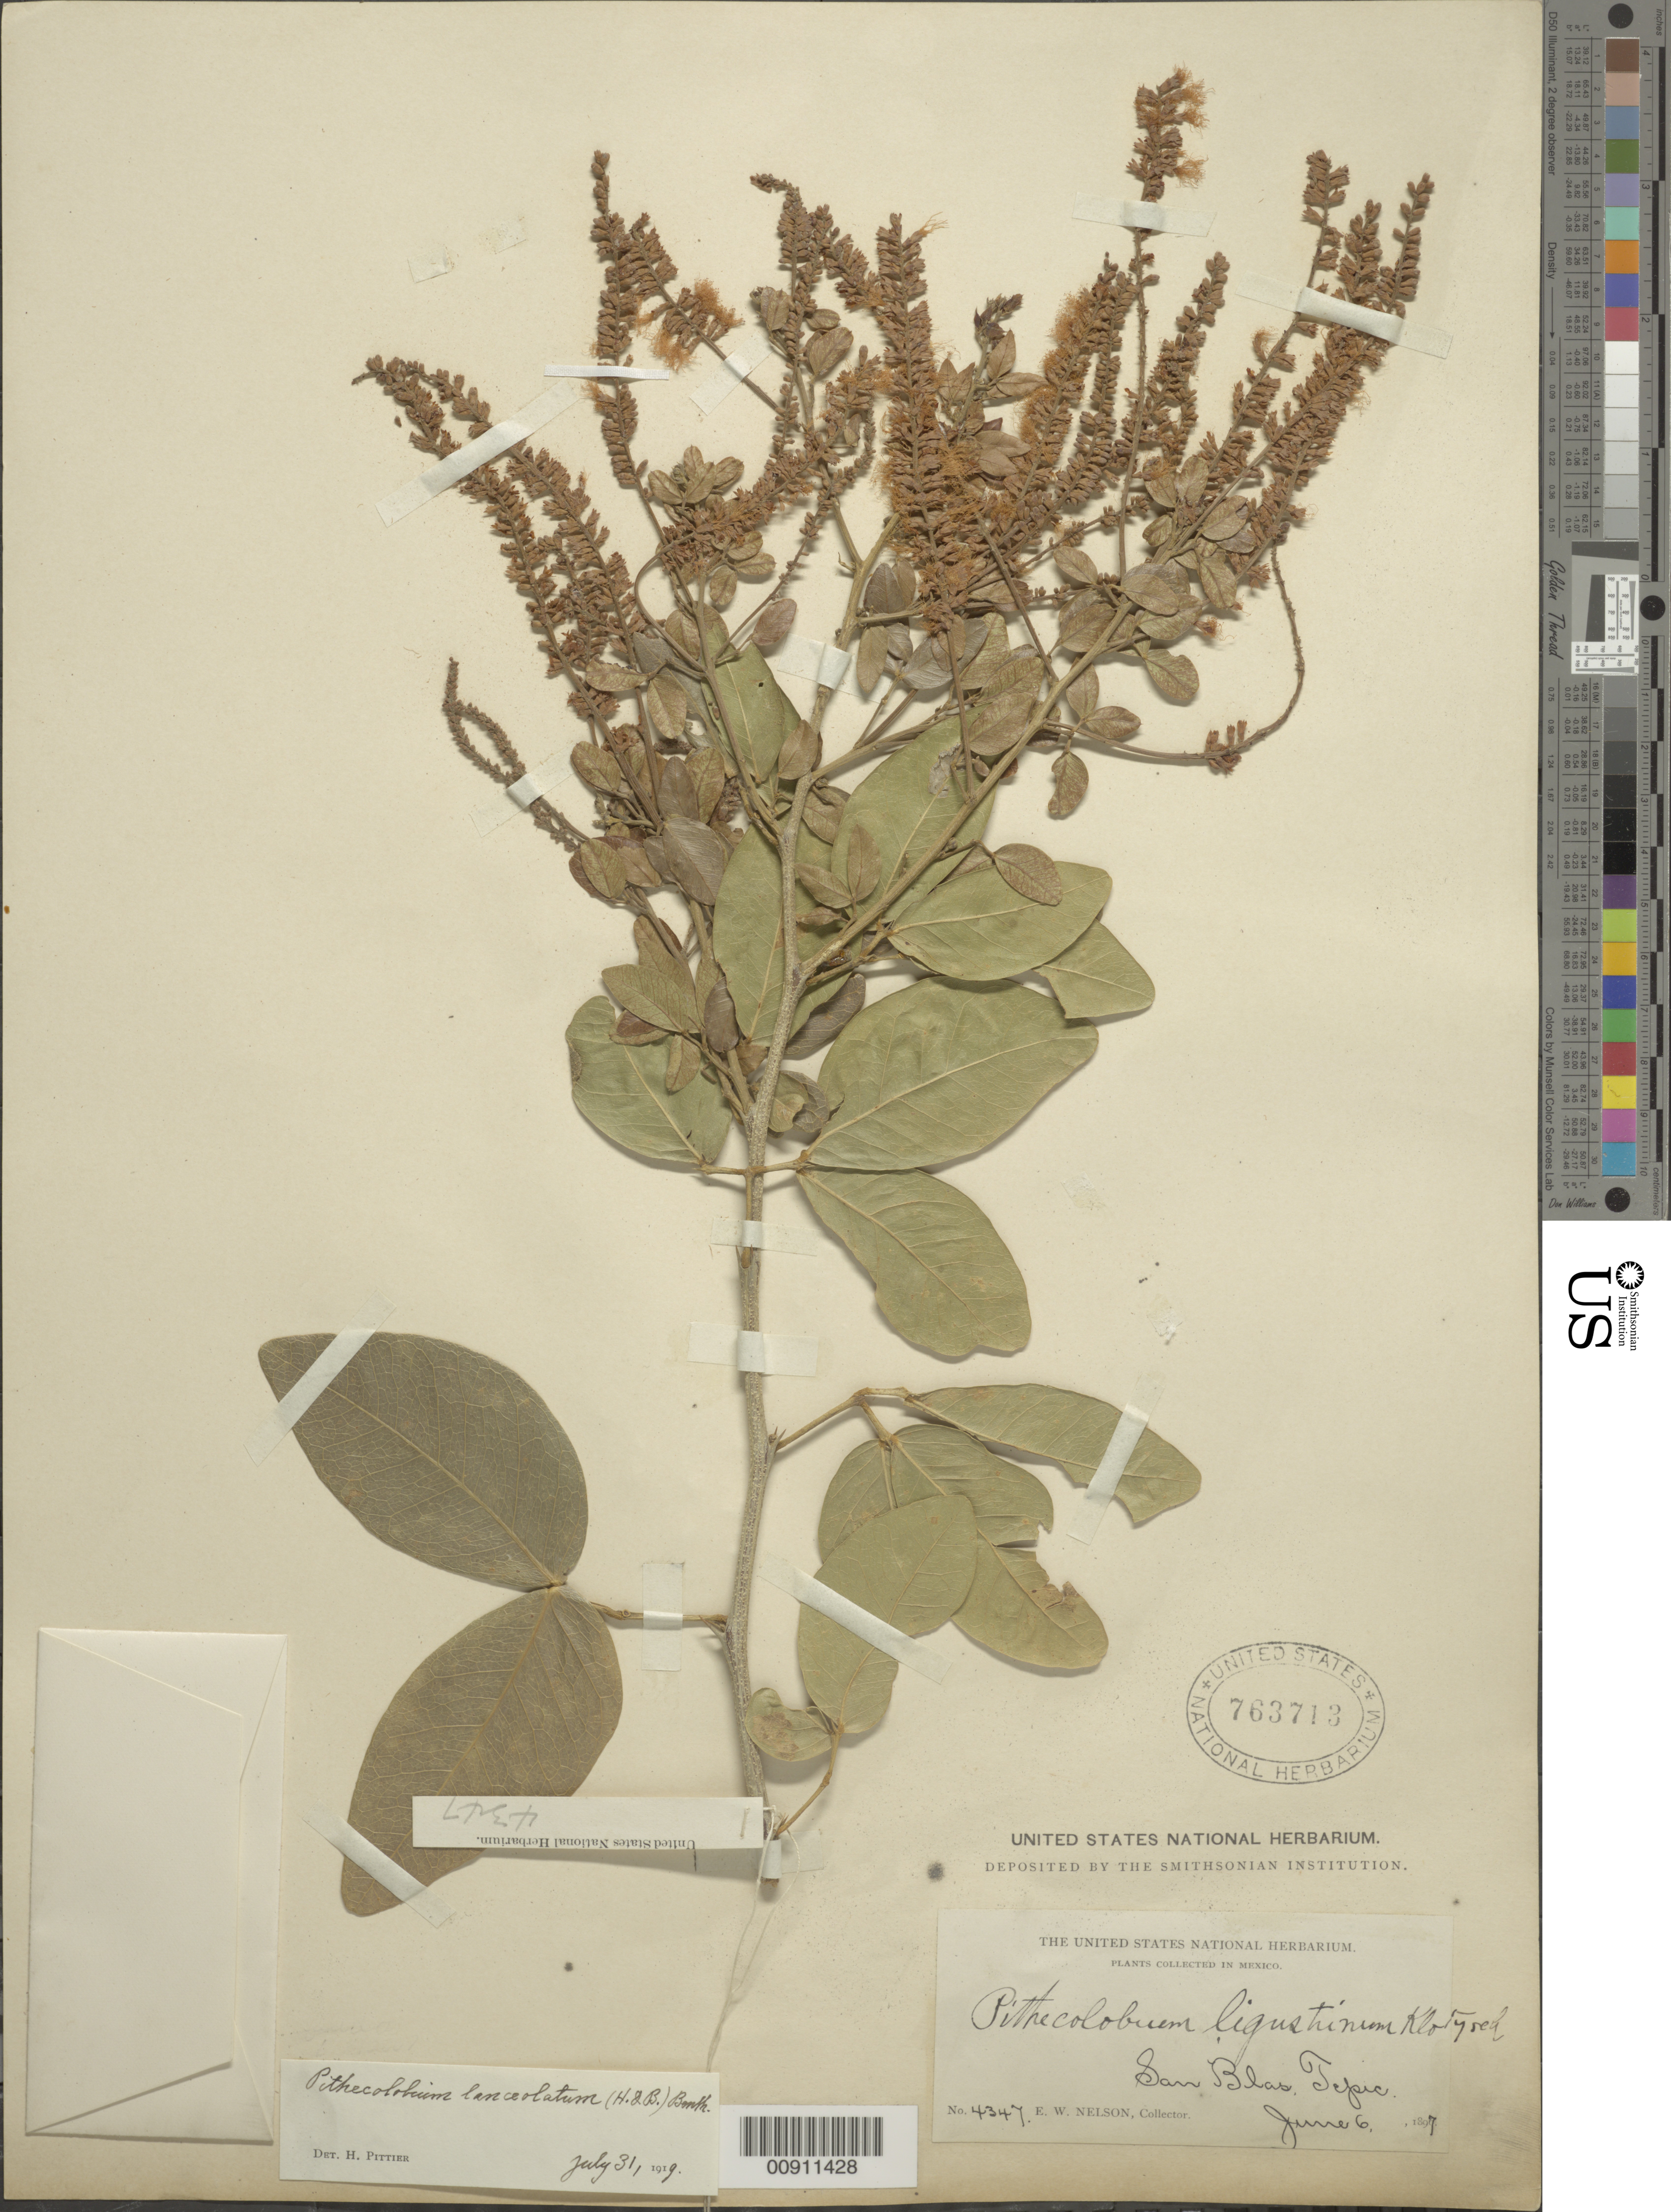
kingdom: Plantae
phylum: Tracheophyta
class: Magnoliopsida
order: Fabales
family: Fabaceae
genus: Pithecellobium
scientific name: Pithecellobium lanceolatum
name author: (Humb. & Bonpl. ex Willd.) Benth.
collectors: E. W. Nelson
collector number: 4347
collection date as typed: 06 Jun 1897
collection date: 1897-06-06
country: Mexico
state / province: Nayarit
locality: San Blas, Tepic.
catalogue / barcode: US 763713